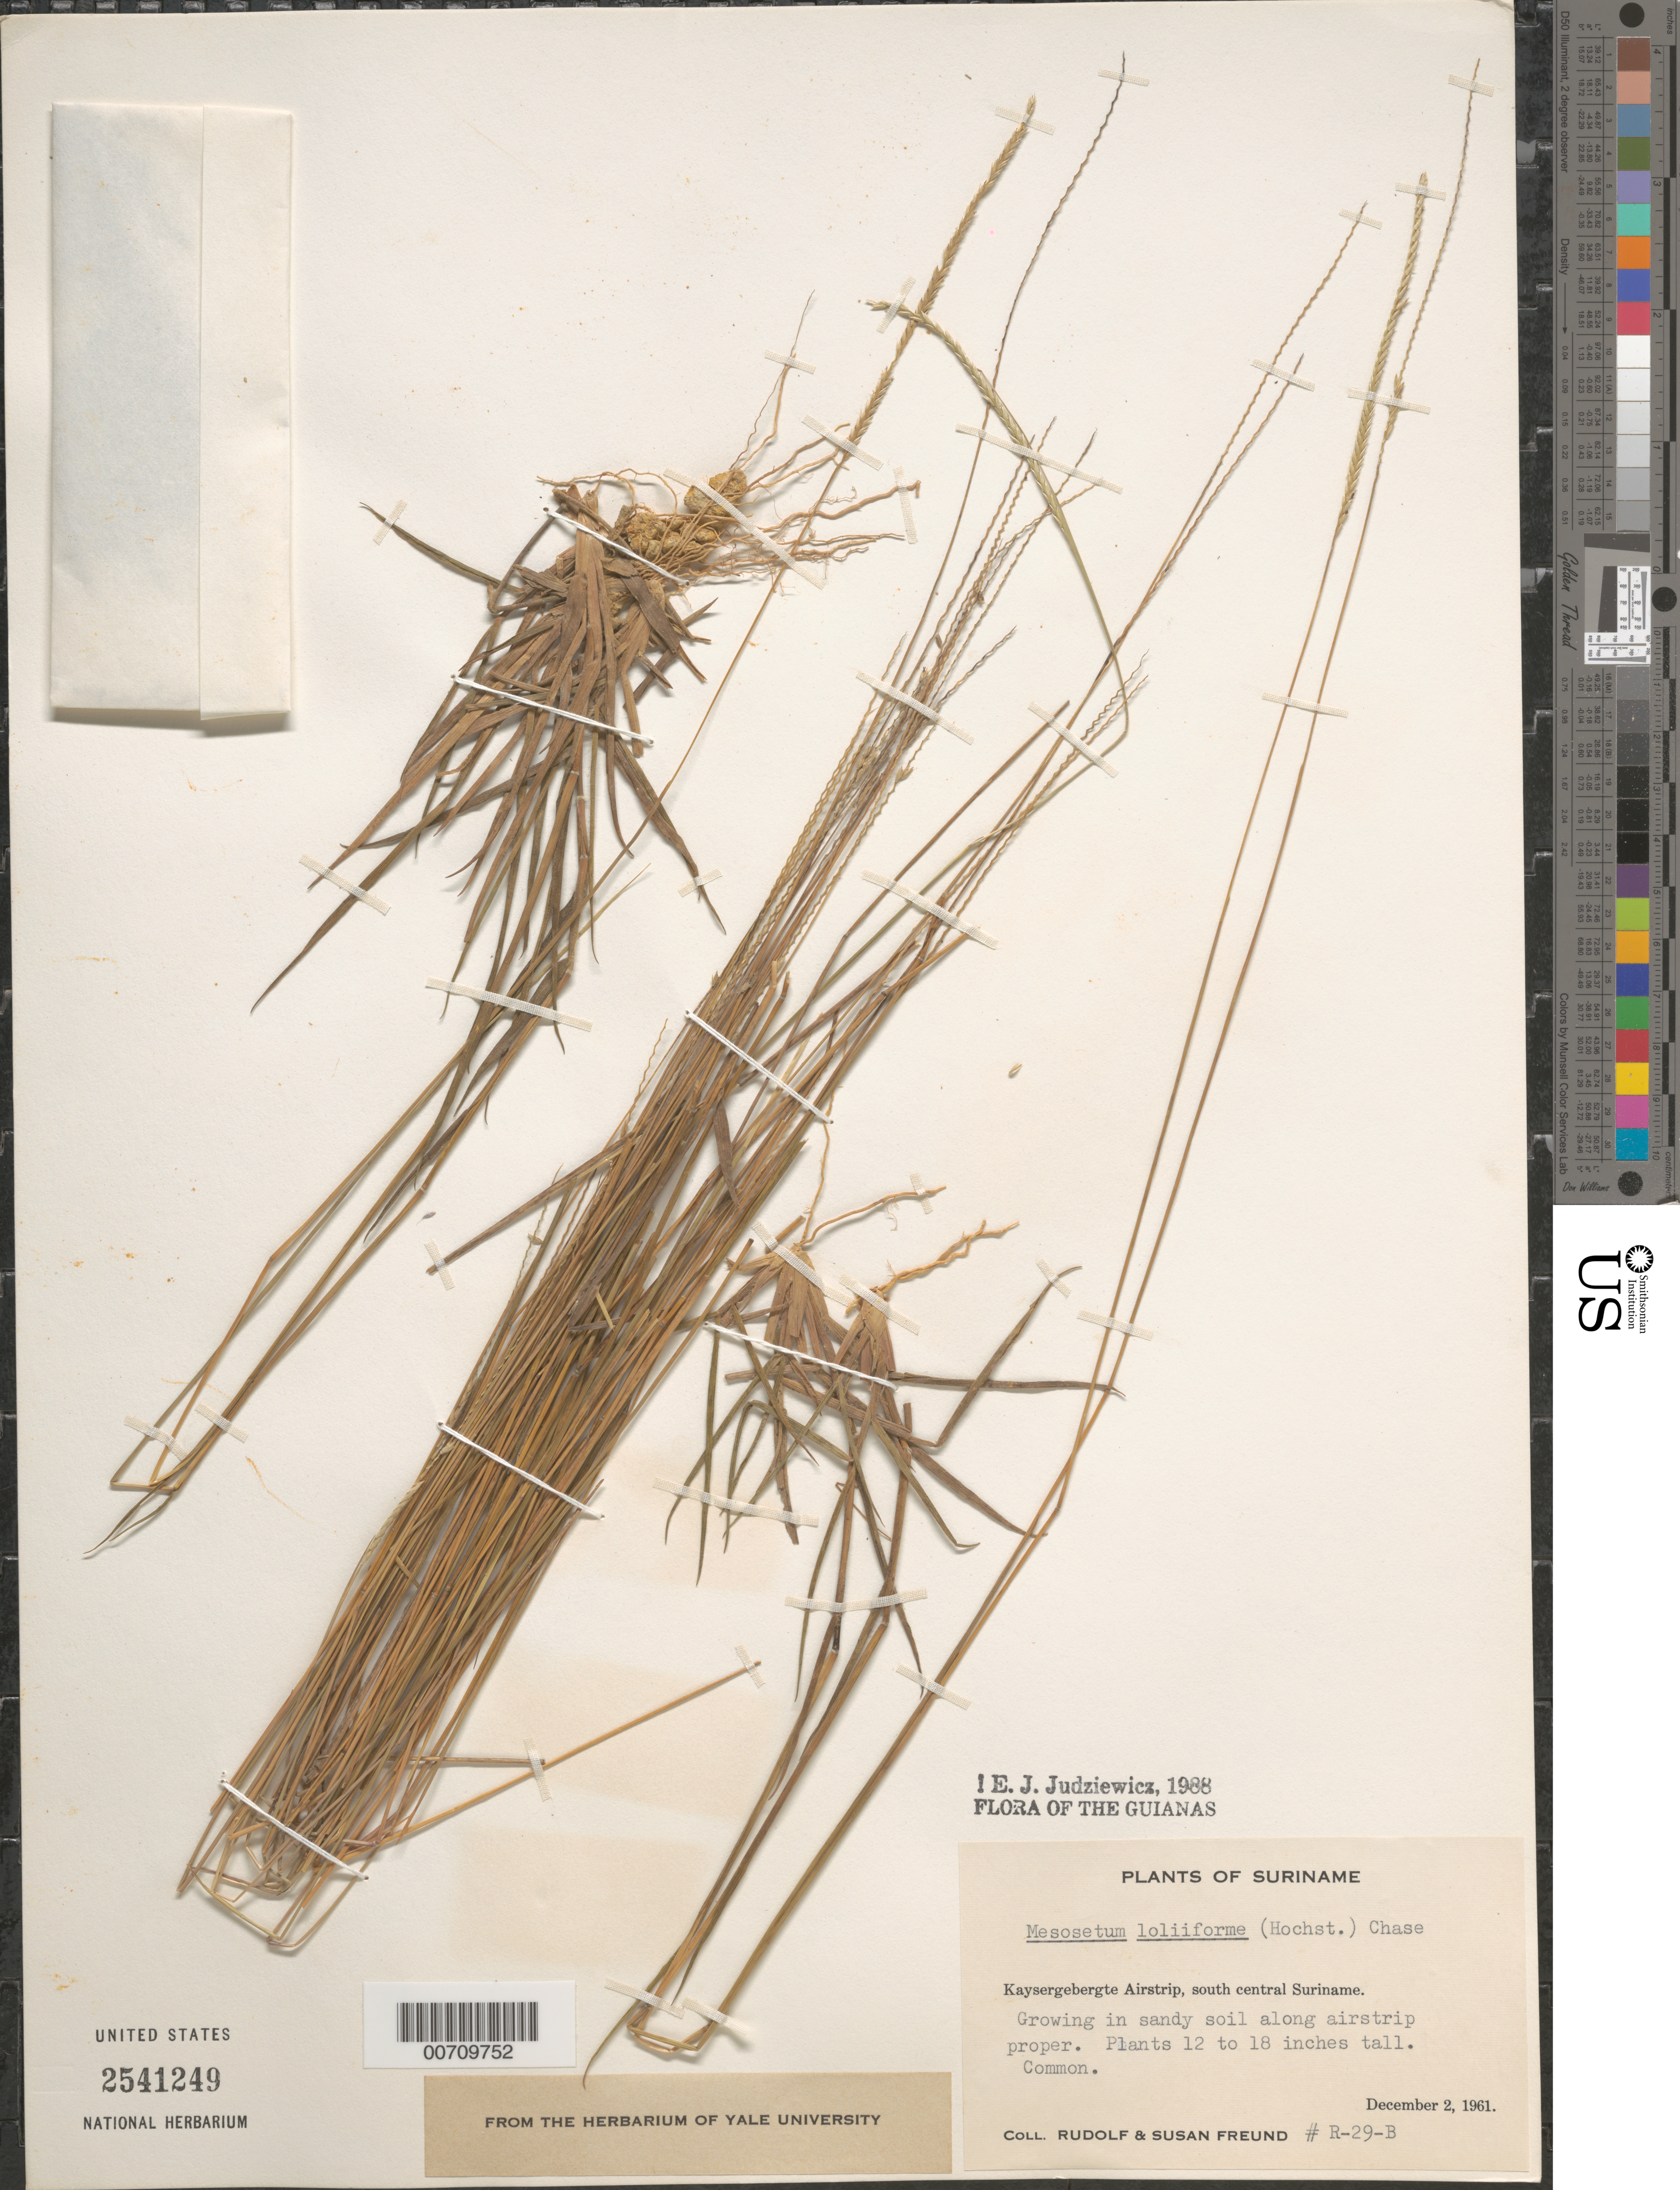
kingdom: Plantae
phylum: Tracheophyta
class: Liliopsida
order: Poales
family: Poaceae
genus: Mesosetum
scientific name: Mesosetum loliiforme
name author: (Hochst. ex Steud.) Chase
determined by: Judziewicz, E. J.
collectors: R. Freund & S. Freund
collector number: R 608 B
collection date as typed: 2-Dec-61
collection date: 1961-12-02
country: Suriname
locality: Kaysergebergte Airstrip, south central Suriname, 45 km above confl. with Lucie R.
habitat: Sandy soil along airstrip proper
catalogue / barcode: US 2541249